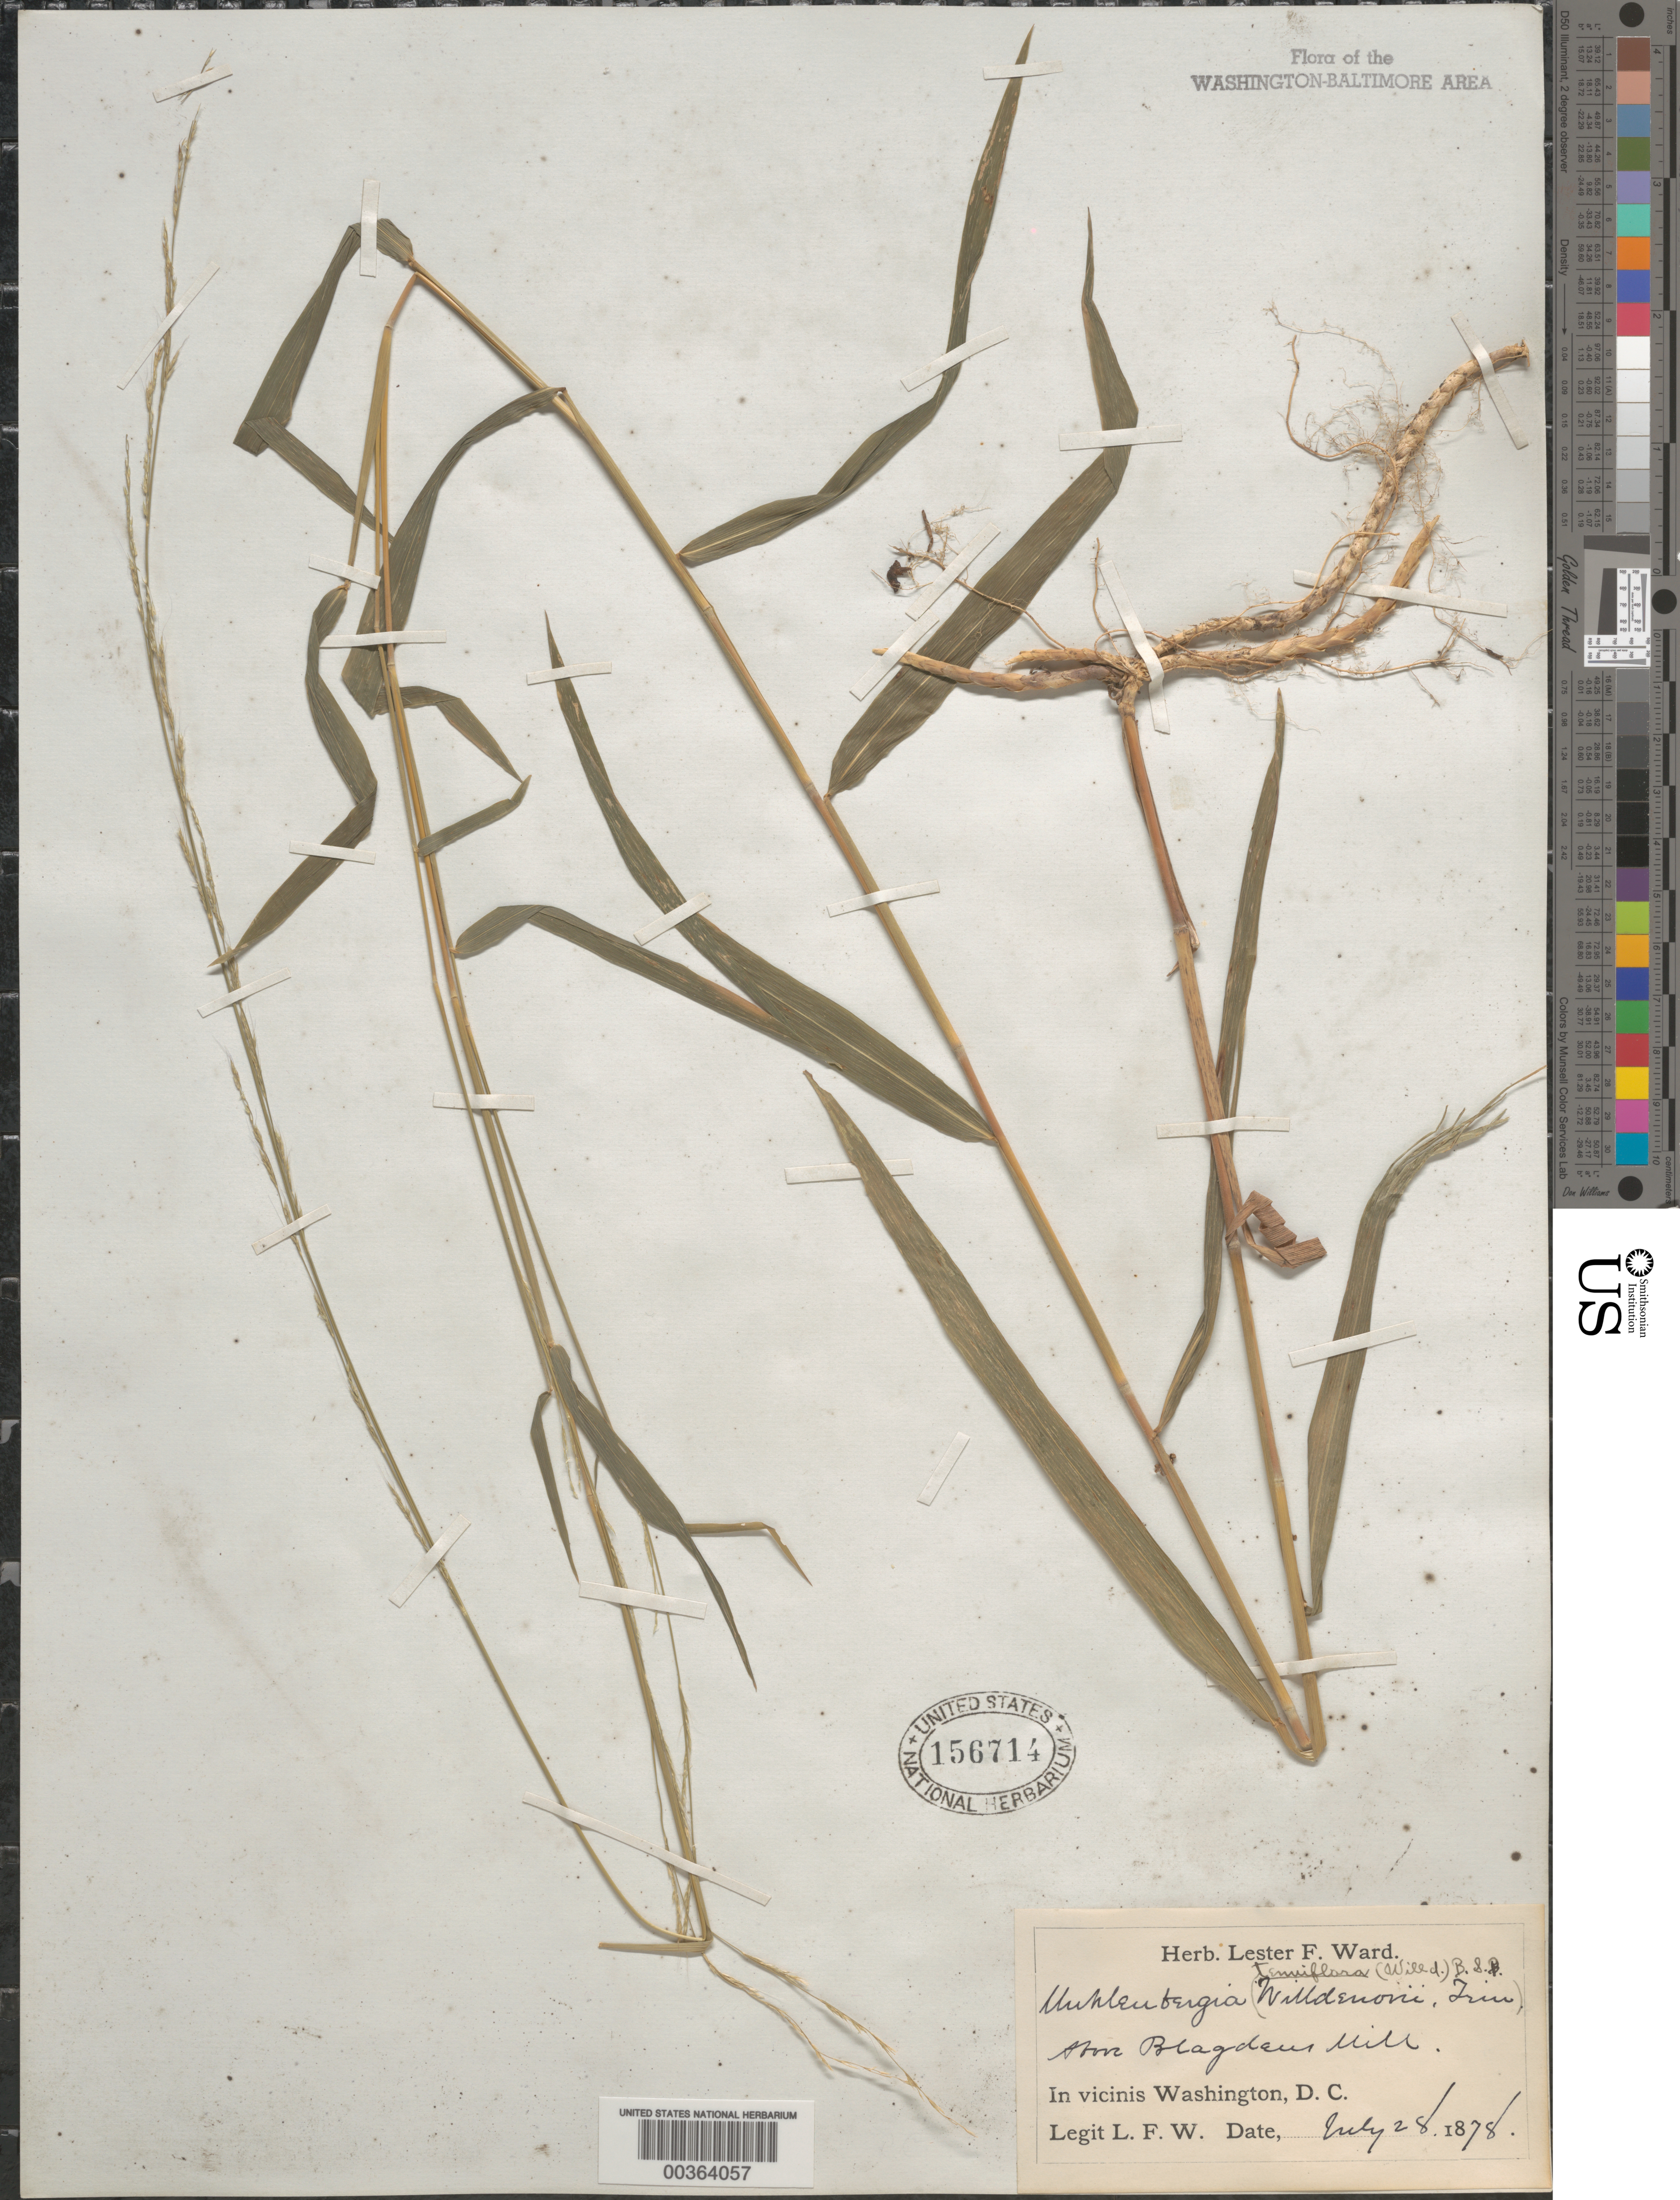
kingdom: Plantae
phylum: Tracheophyta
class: Liliopsida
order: Poales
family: Poaceae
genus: Muhlenbergia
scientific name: Muhlenbergia tenuiflora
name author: (Willd.) Britton, Stearns & Poggenb.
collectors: L. F. Ward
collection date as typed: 28 Jul 1878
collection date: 1878-07-28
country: United States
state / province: District of Columbia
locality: Above Blagdens Mill Rock Creek Park and Vicinity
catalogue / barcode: US 156714